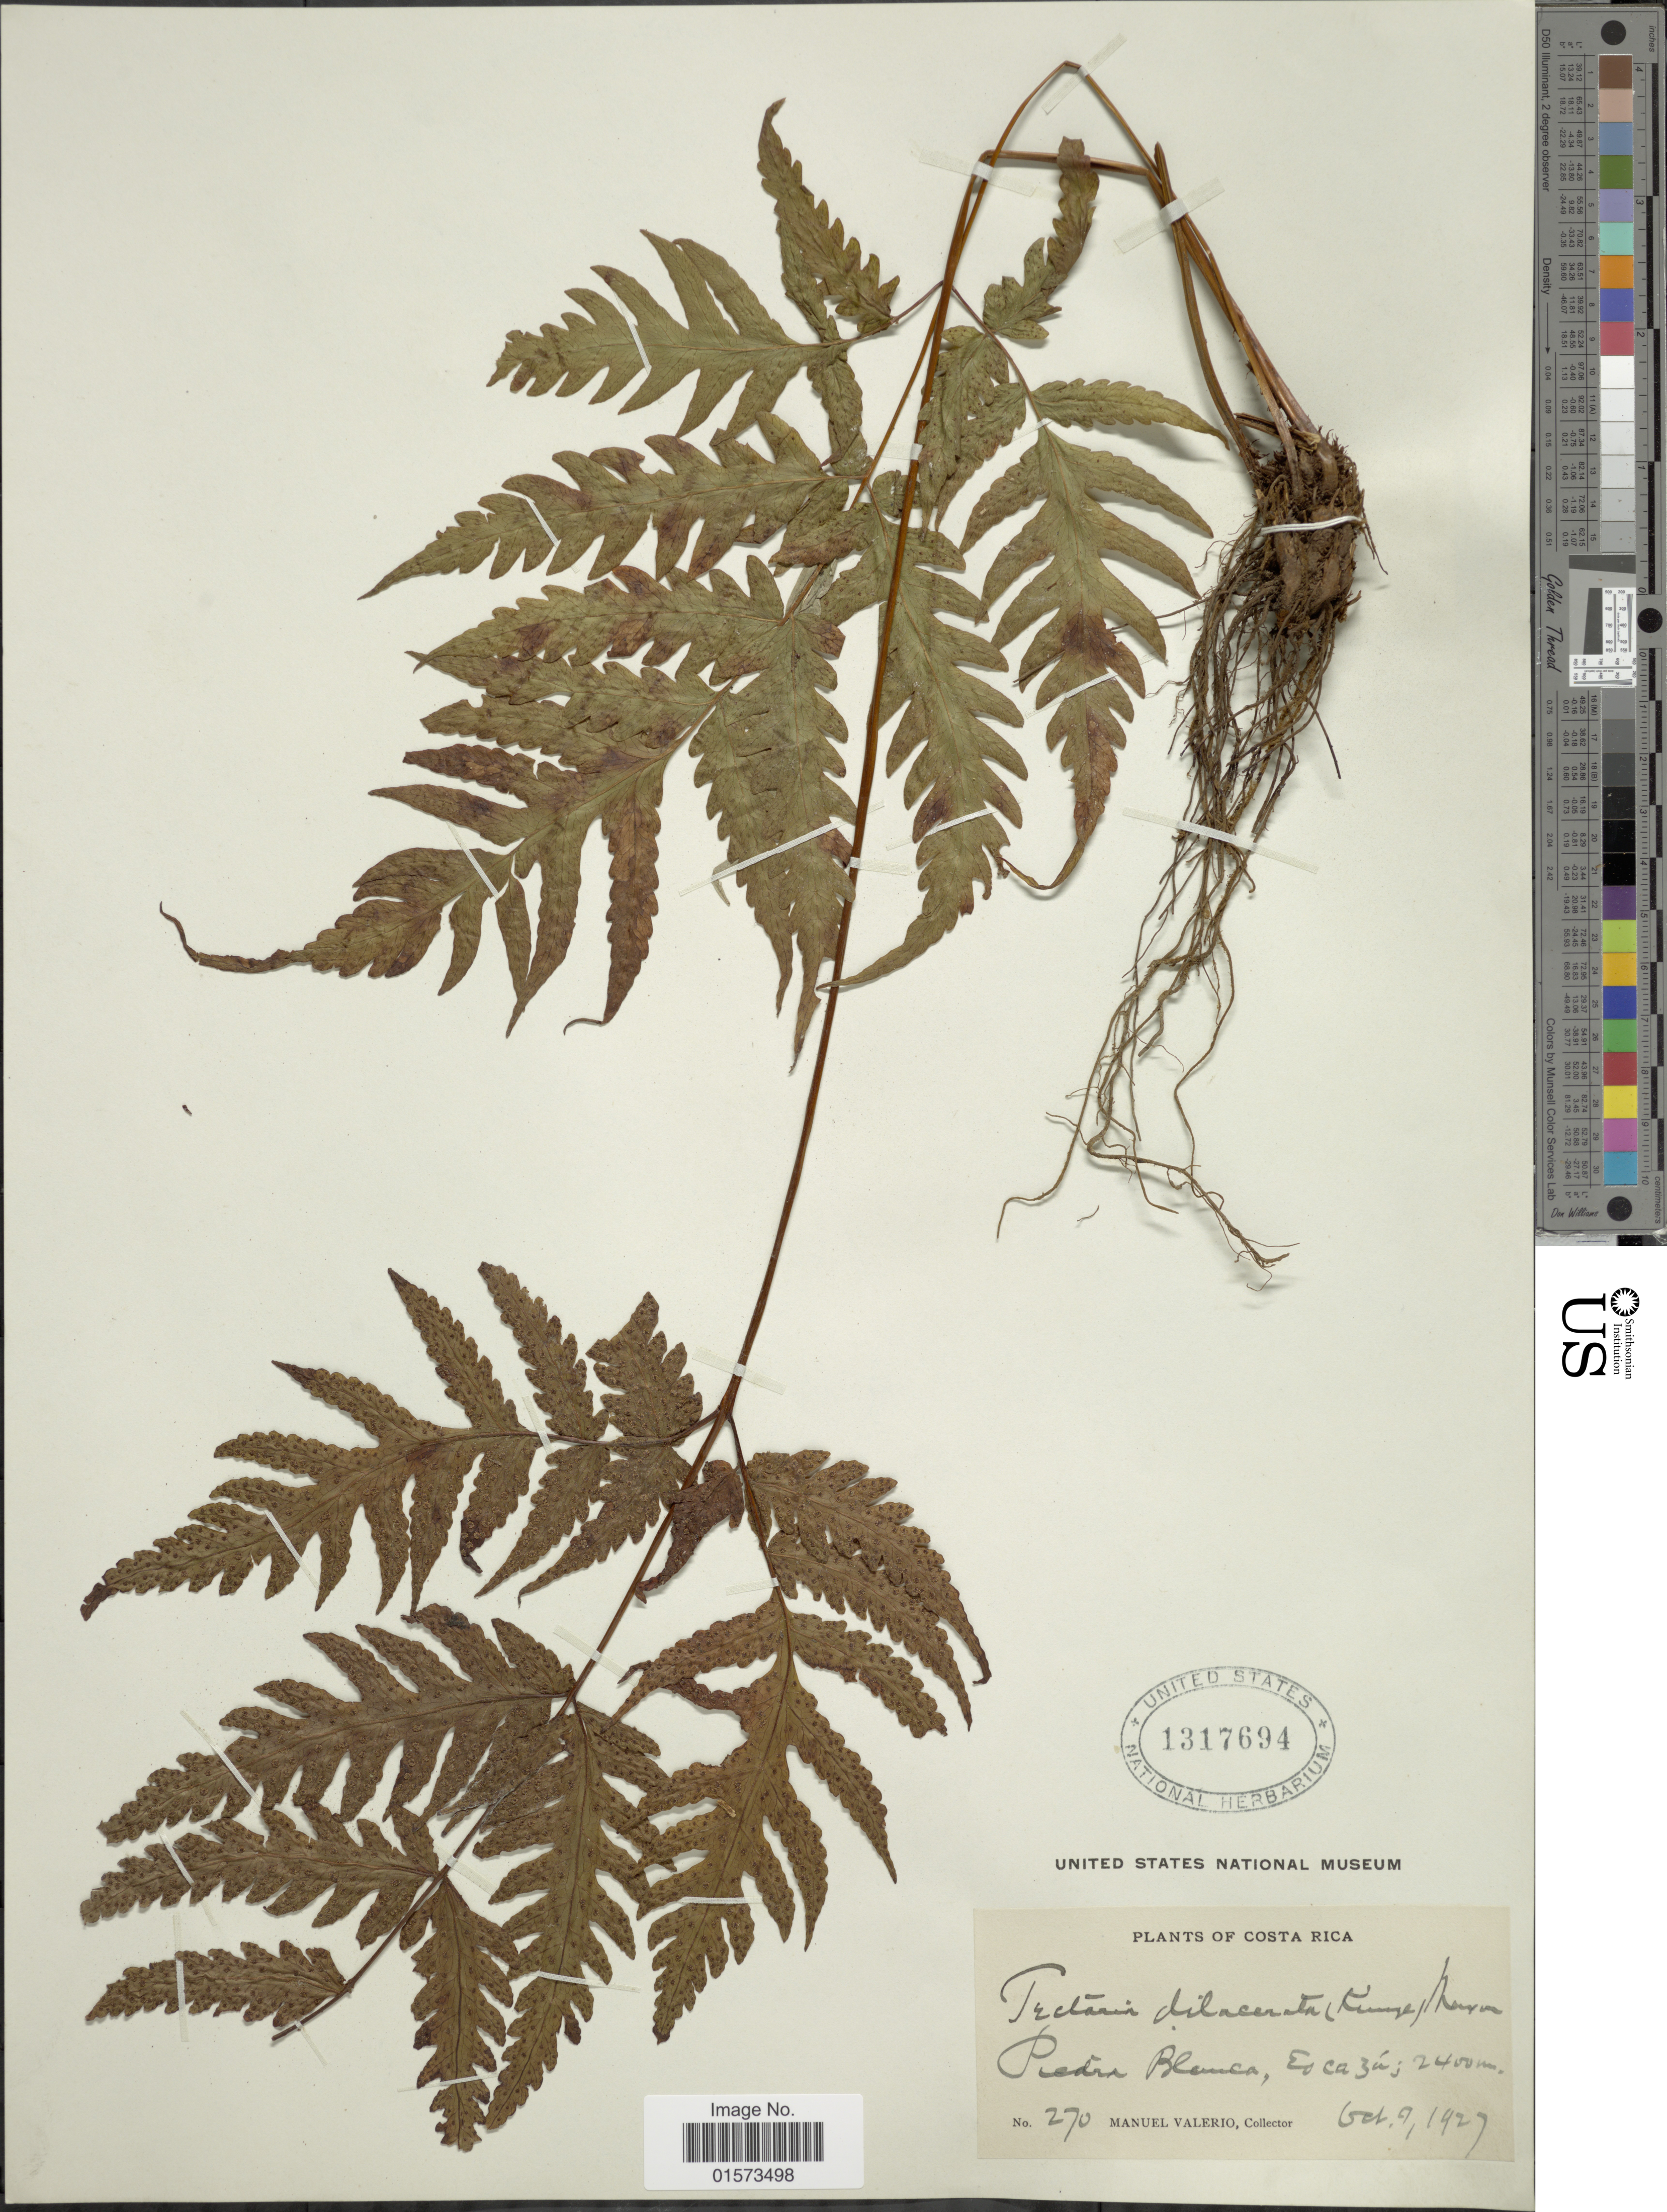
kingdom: Plantae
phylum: Tracheophyta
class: Polypodiopsida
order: Polypodiales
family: Tectariaceae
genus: Tectaria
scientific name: Tectaria mexicana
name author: (Fée) C.V. Morton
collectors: M. Valerio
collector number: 270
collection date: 1927-10-09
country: Costa Rica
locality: Piedra Blanca, Escazú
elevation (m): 2400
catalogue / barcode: US 1317694